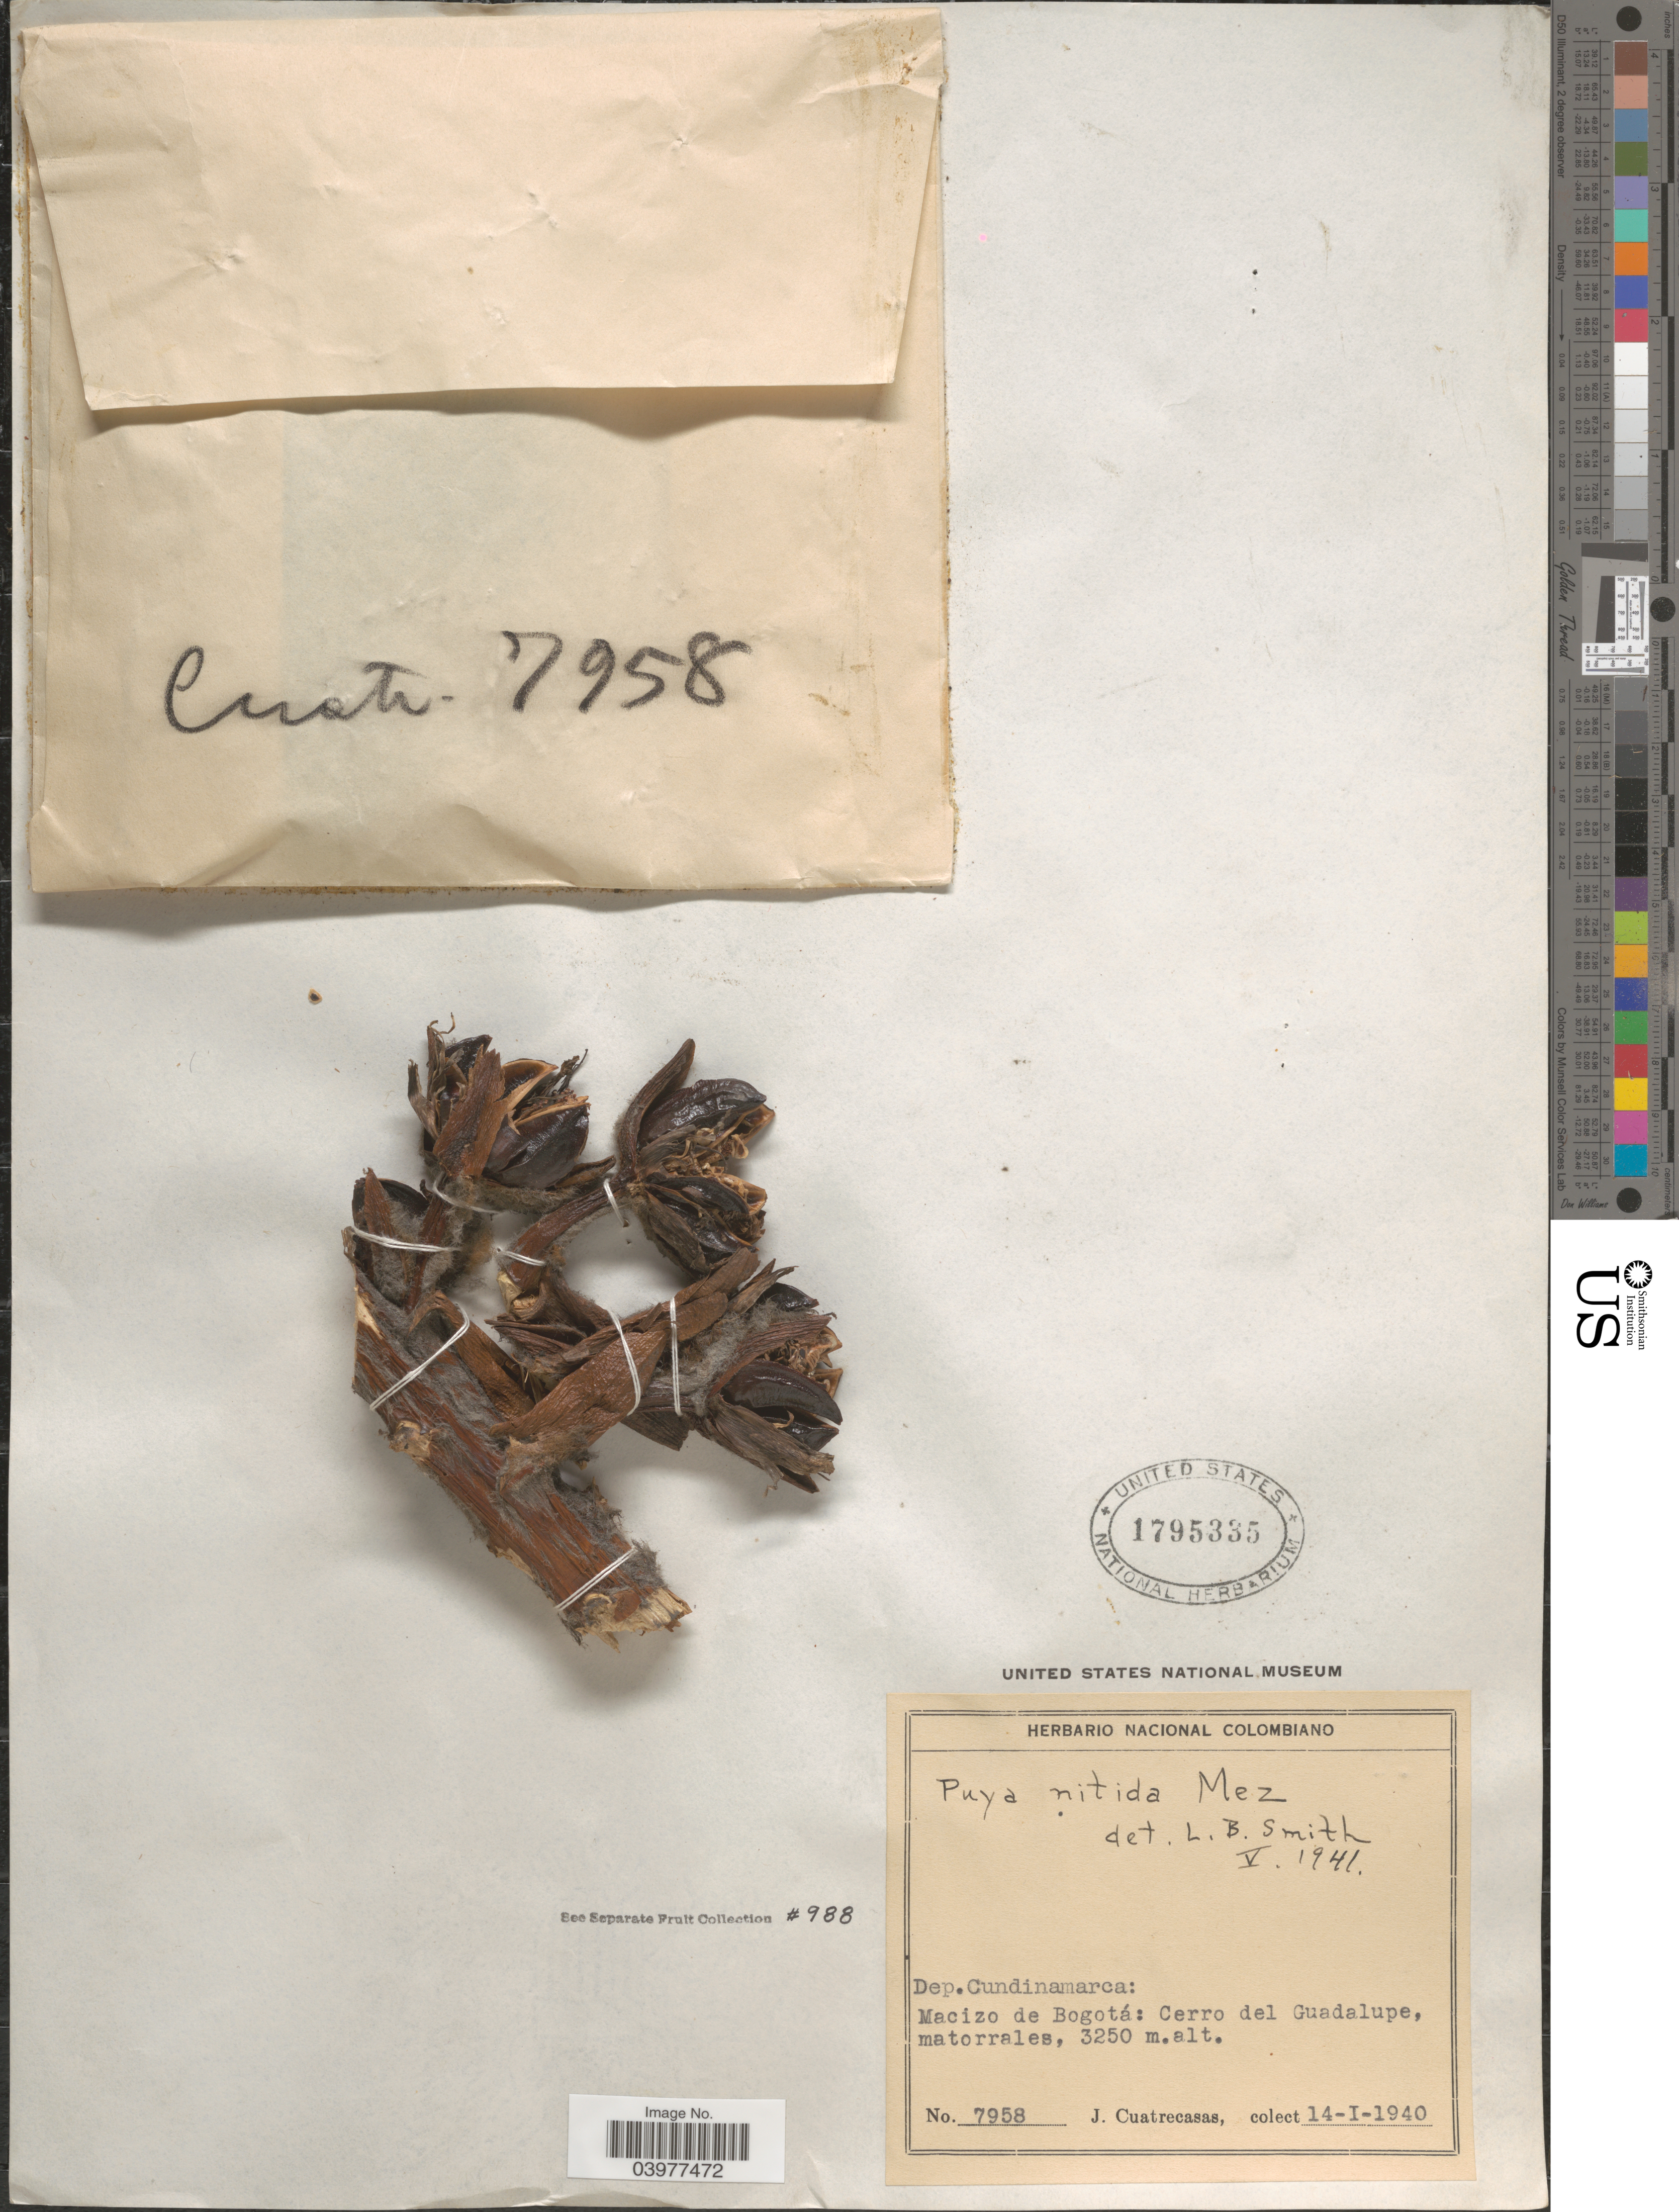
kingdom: Plantae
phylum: Tracheophyta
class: Liliopsida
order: Poales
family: Bromeliaceae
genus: Puya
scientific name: Puya nitida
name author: Mez in C. DC.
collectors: J. Cuatrecasas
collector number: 7958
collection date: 1940-01-14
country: Colombia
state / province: Cundinamarca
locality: Dep. Cundinamarca: Macizo de Bogotá: Cerro del Guadalupe, matorrales.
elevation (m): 3250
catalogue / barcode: US 1795335